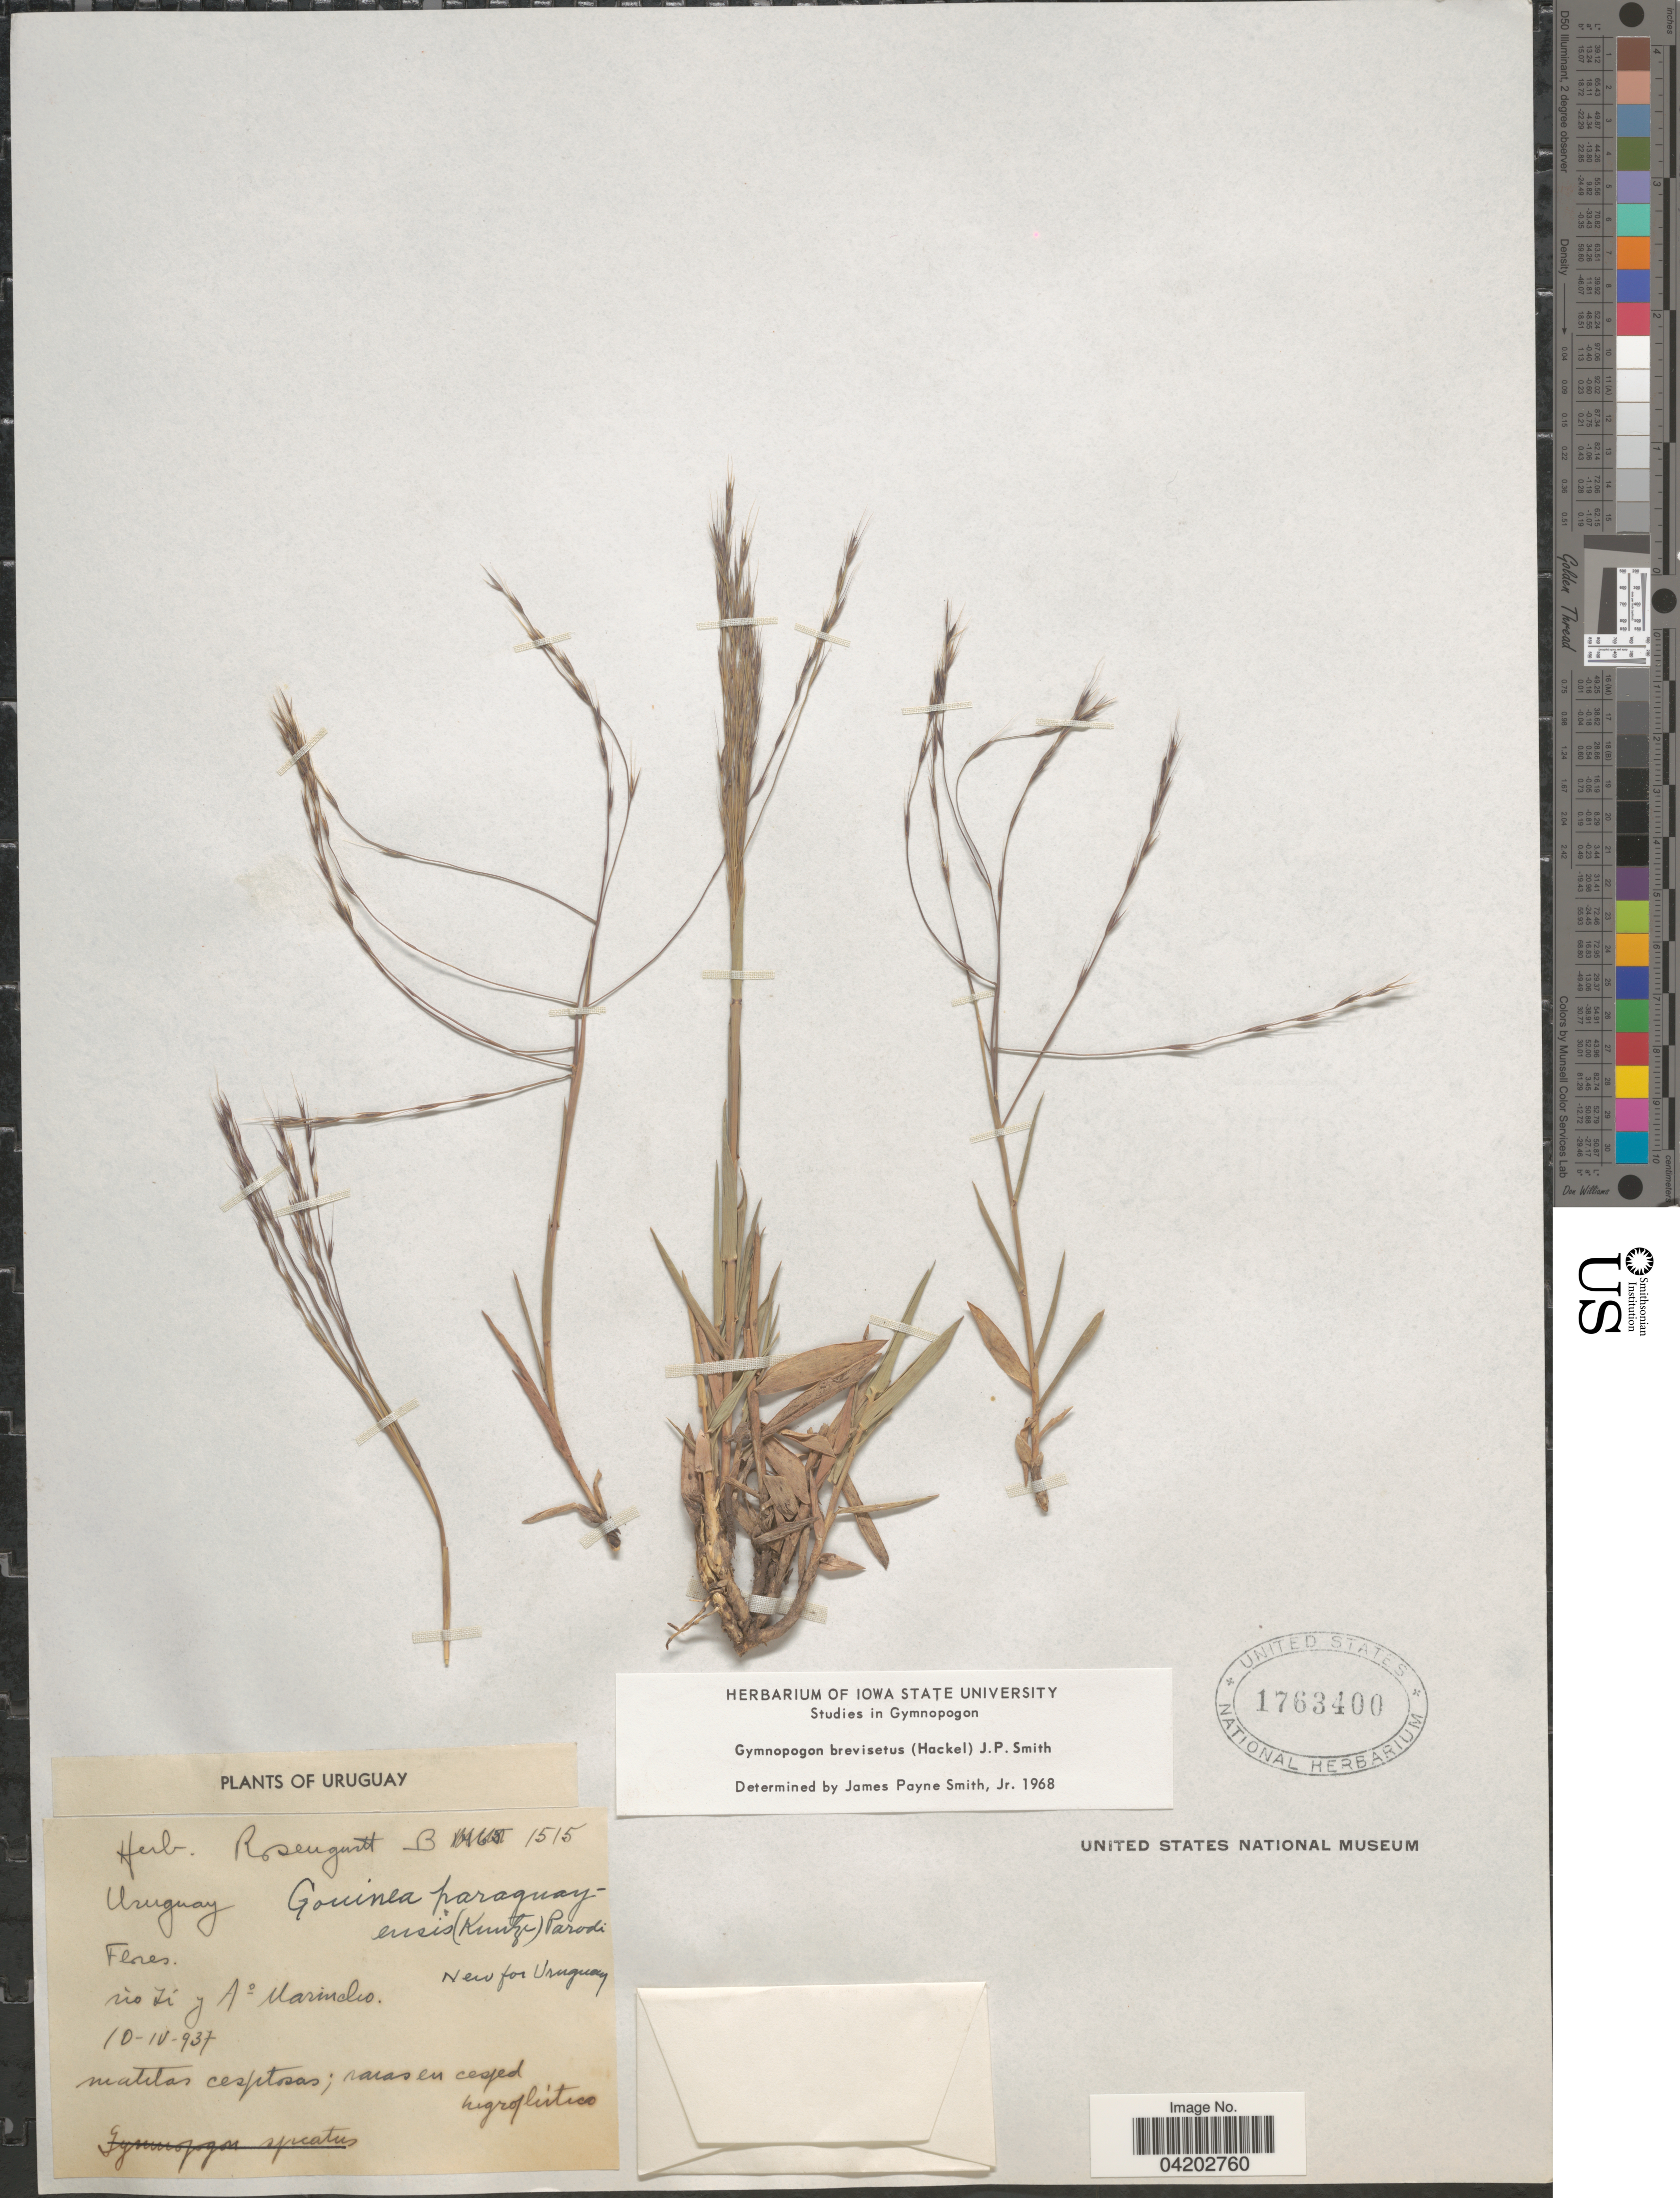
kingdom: Plantae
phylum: Tracheophyta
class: Liliopsida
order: Poales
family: Poaceae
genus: Gymnopogon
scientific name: Gymnopogon grandiflorus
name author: Roseng.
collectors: ex herb. Rosengurtt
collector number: B 1515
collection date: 1937-04-10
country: Uruguay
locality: Rio Yi y Ao Marincho.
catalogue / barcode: US 1763400